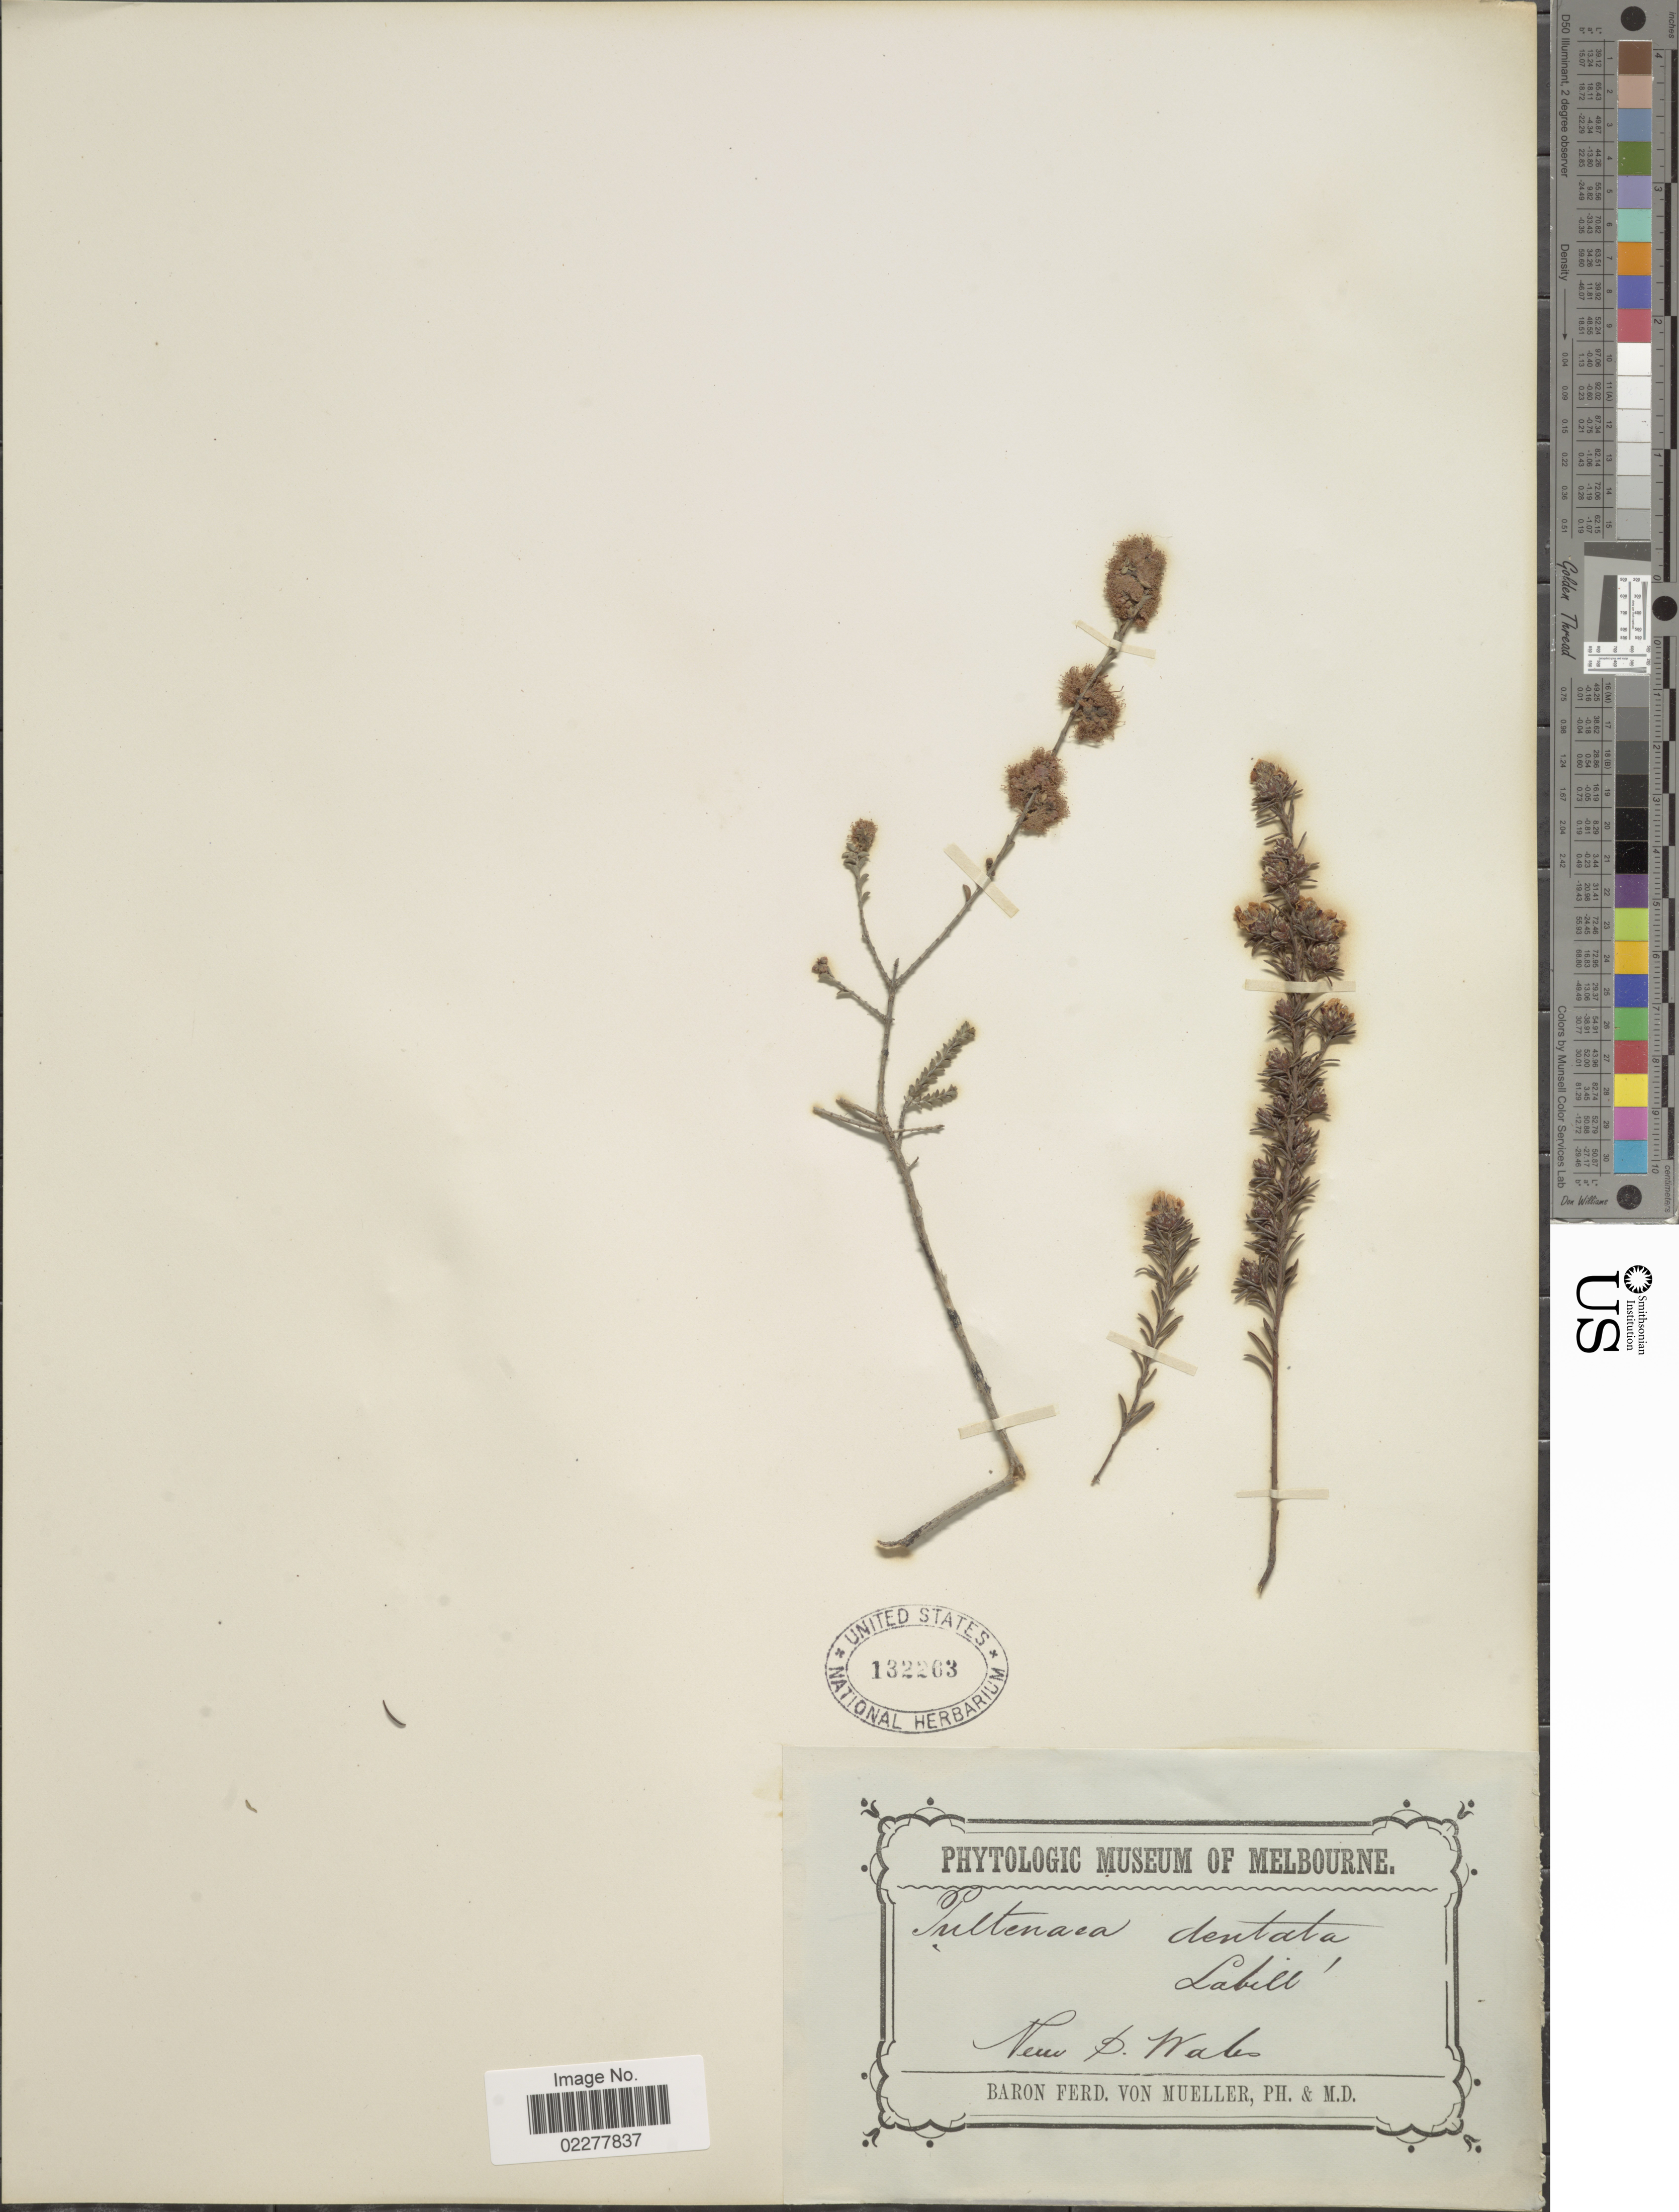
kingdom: Plantae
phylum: Tracheophyta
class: Magnoliopsida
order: Fabales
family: Fabaceae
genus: Pultenaea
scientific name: Pultenaea dentata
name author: Labill.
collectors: F. von Mueller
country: Australia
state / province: New South Wales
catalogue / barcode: US 132263